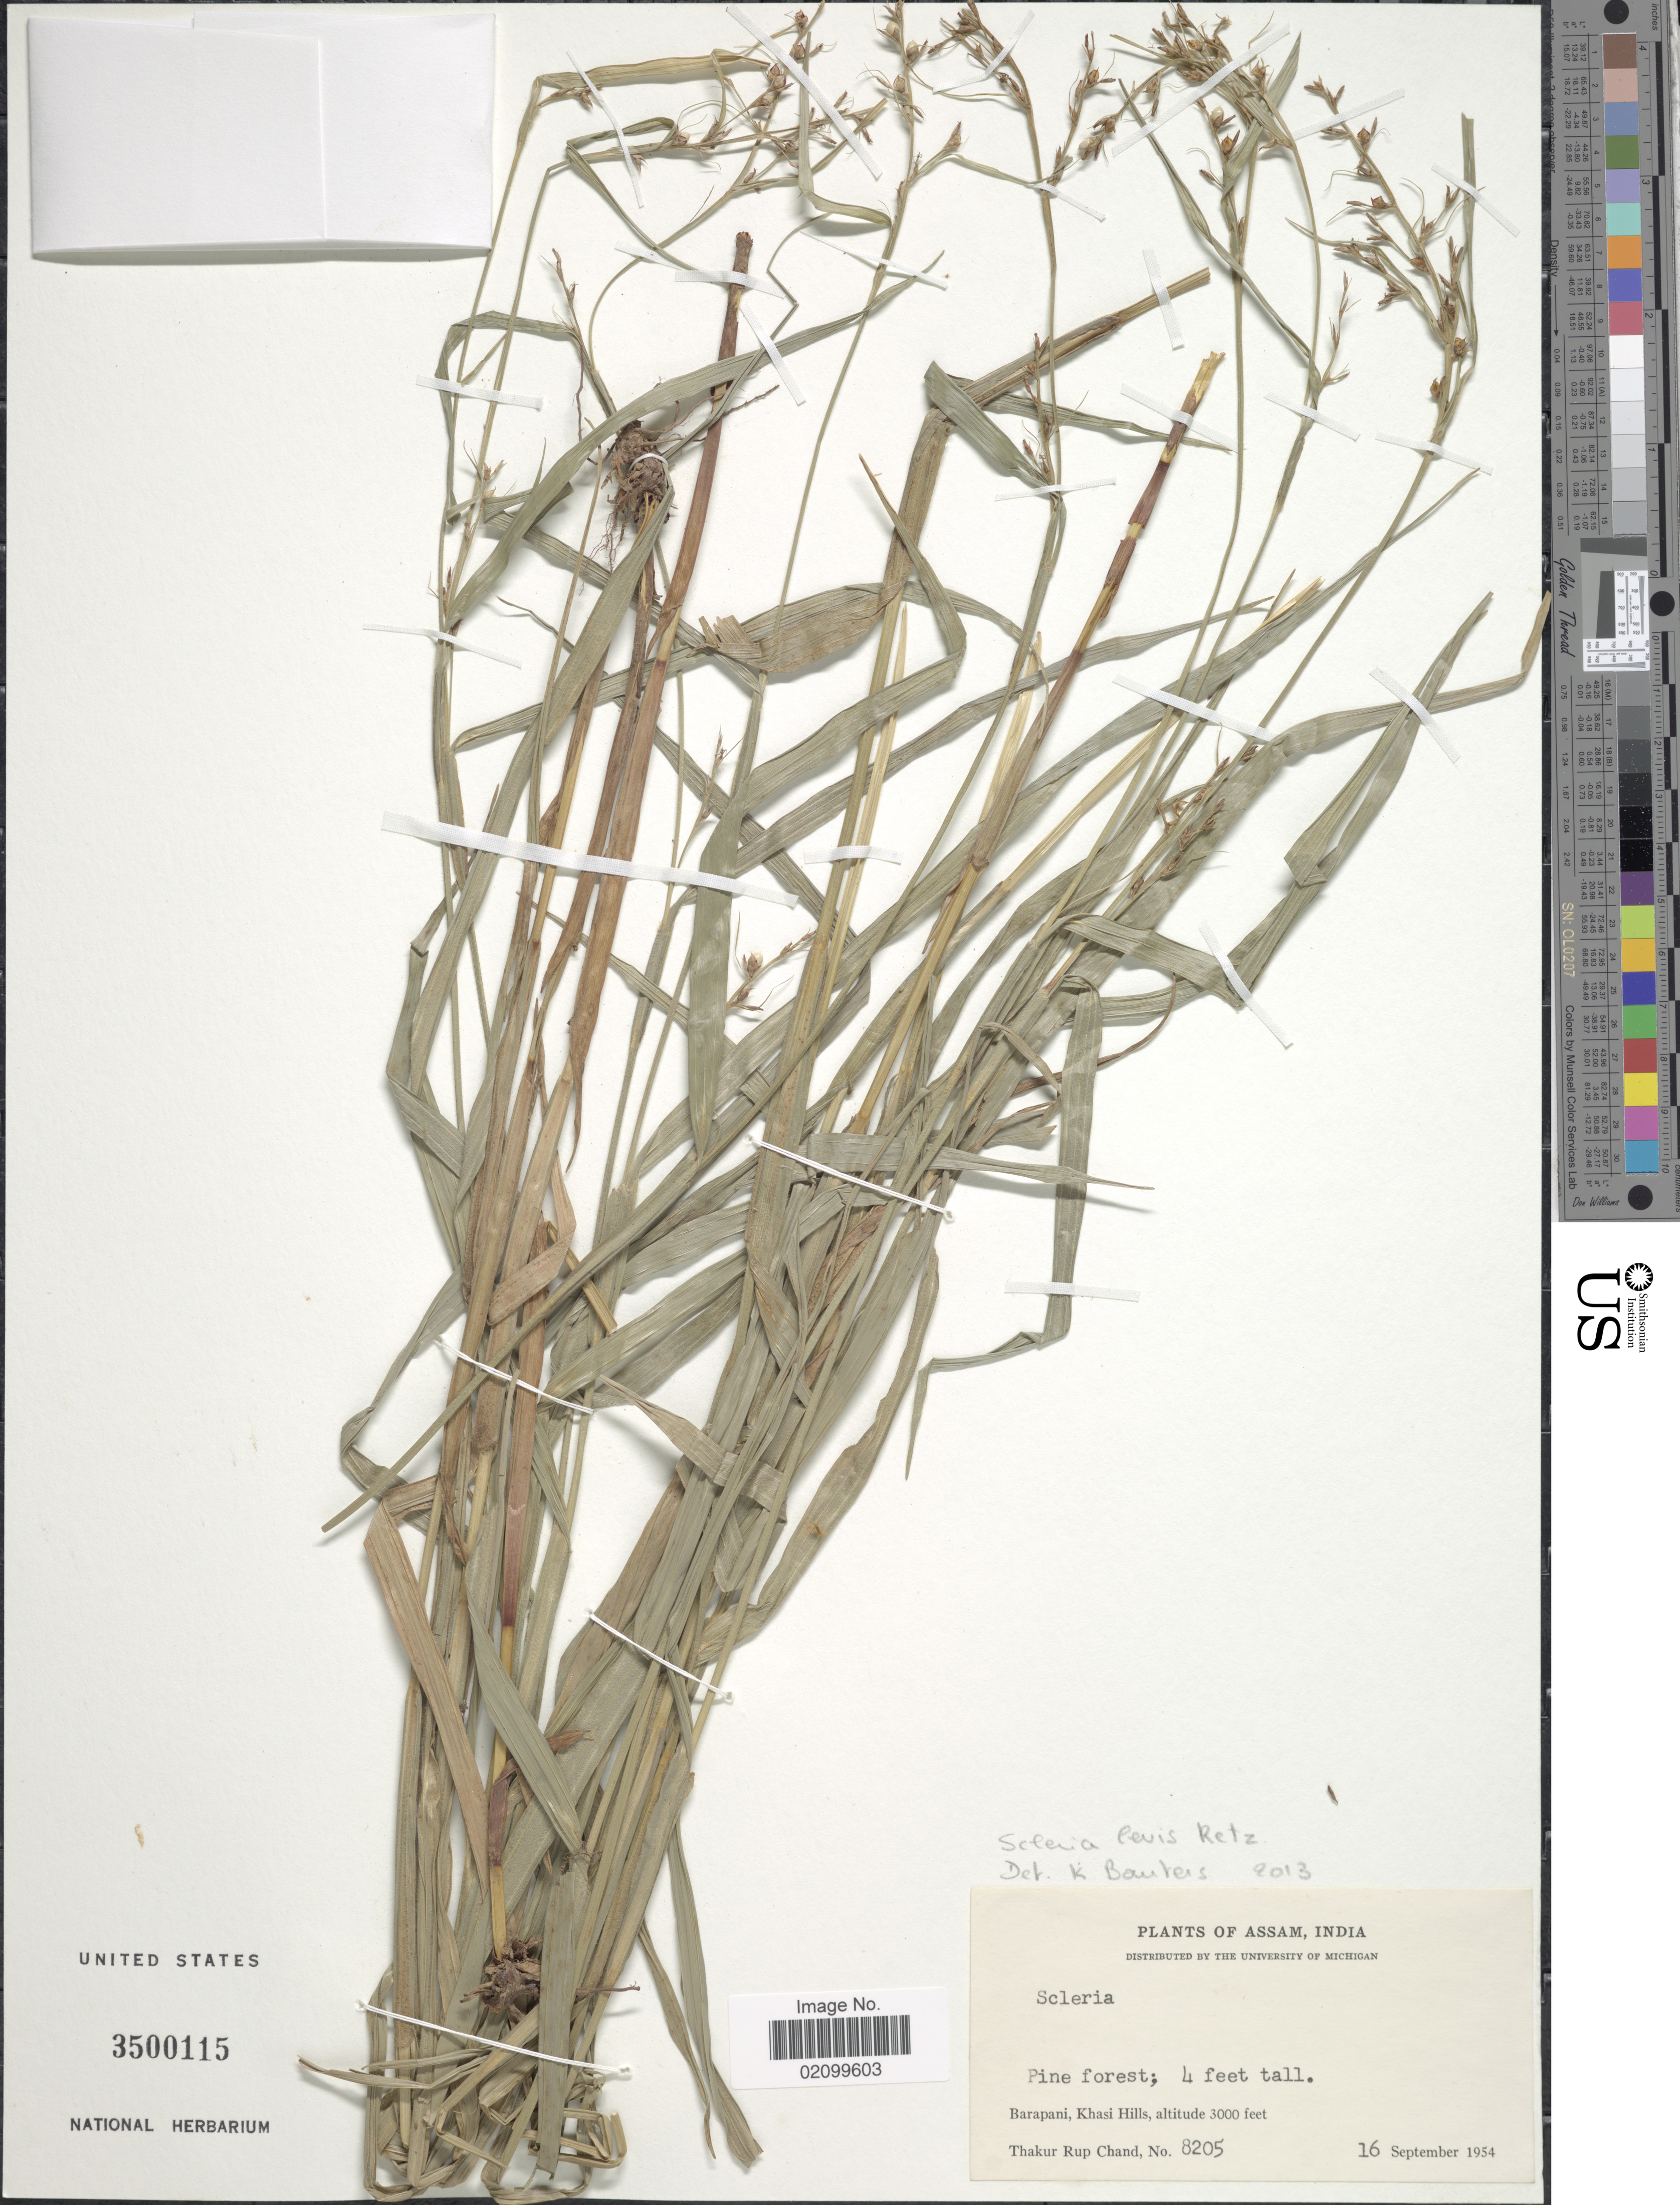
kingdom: Plantae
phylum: Tracheophyta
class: Liliopsida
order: Poales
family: Cyperaceae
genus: Scleria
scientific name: Scleria levis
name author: Retz.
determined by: Bauters, K.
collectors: T. R. Chand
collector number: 8205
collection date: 1954-09-16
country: India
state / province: Meghalaya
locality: Barapani, Khasi Hills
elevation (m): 914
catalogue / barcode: US 3500115